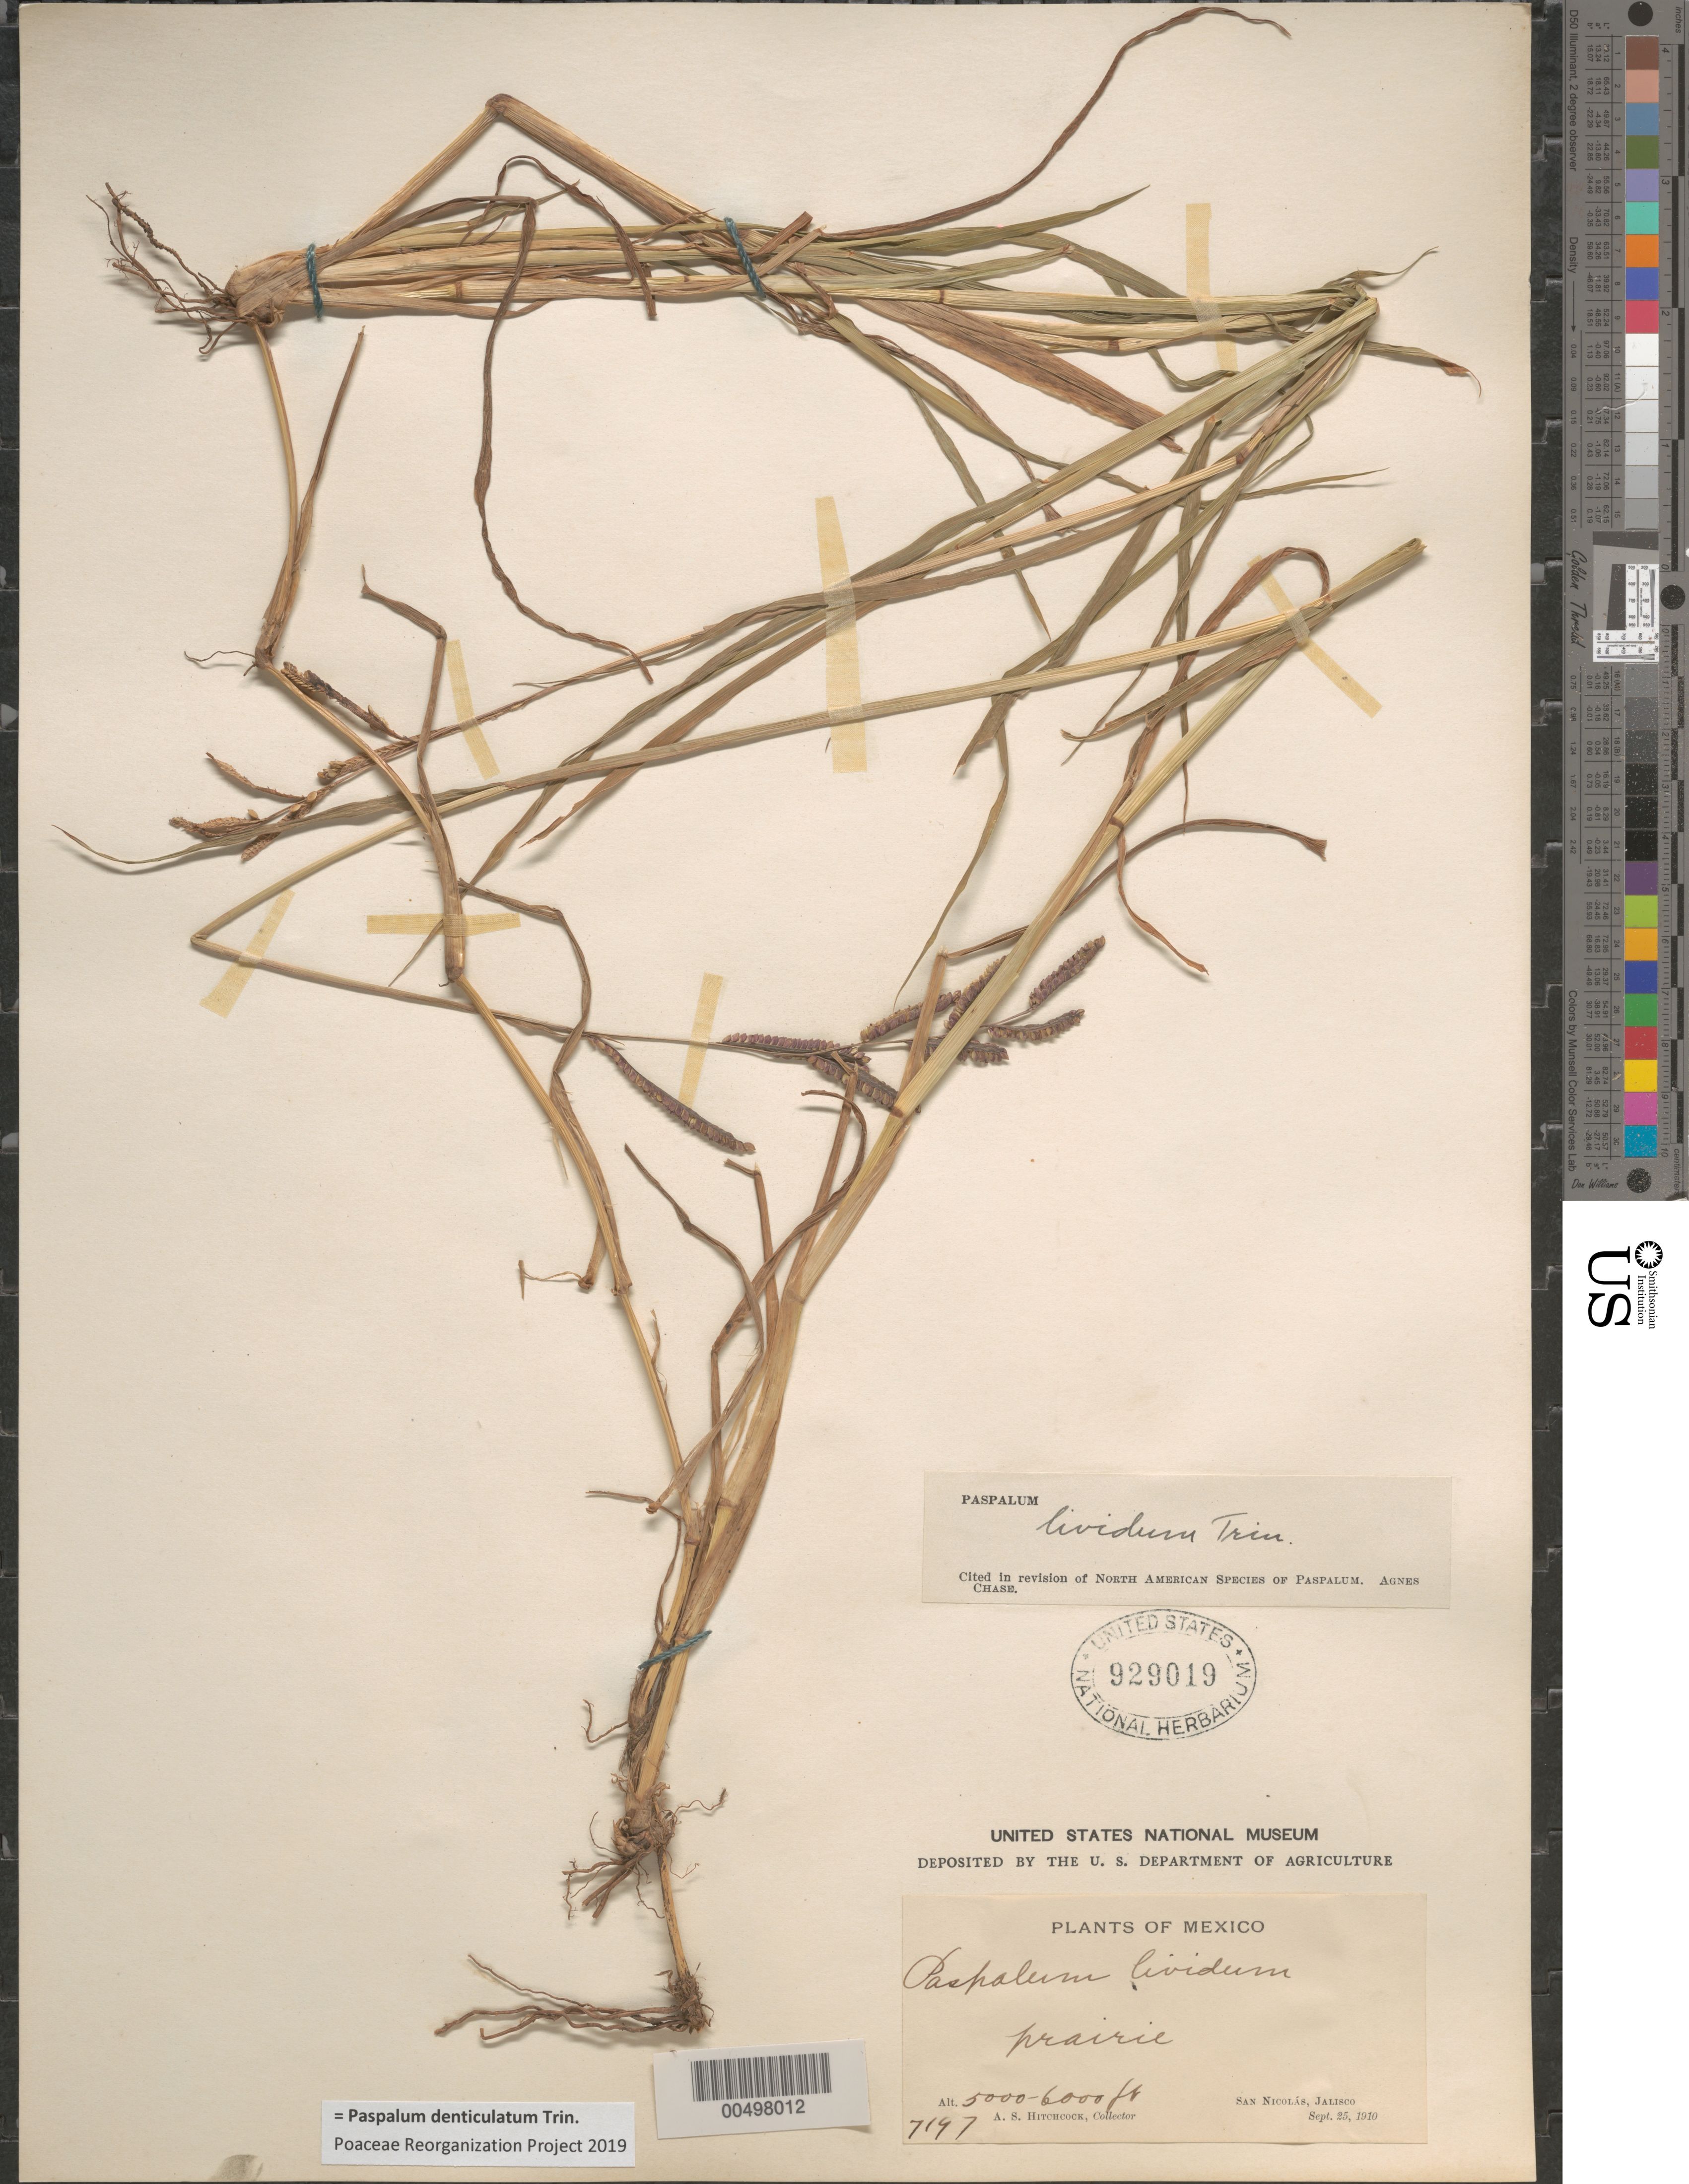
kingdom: Plantae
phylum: Tracheophyta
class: Liliopsida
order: Poales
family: Poaceae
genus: Paspalum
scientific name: Paspalum lividum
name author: Trin. in Schltdl.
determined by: Chase, [M.] Agnes, (US)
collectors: A. S. Hitchcock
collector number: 7197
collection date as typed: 25 Sep 1910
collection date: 1910-09-25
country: Mexico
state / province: Jalisco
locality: San Nicolás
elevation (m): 1524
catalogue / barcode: US 929019